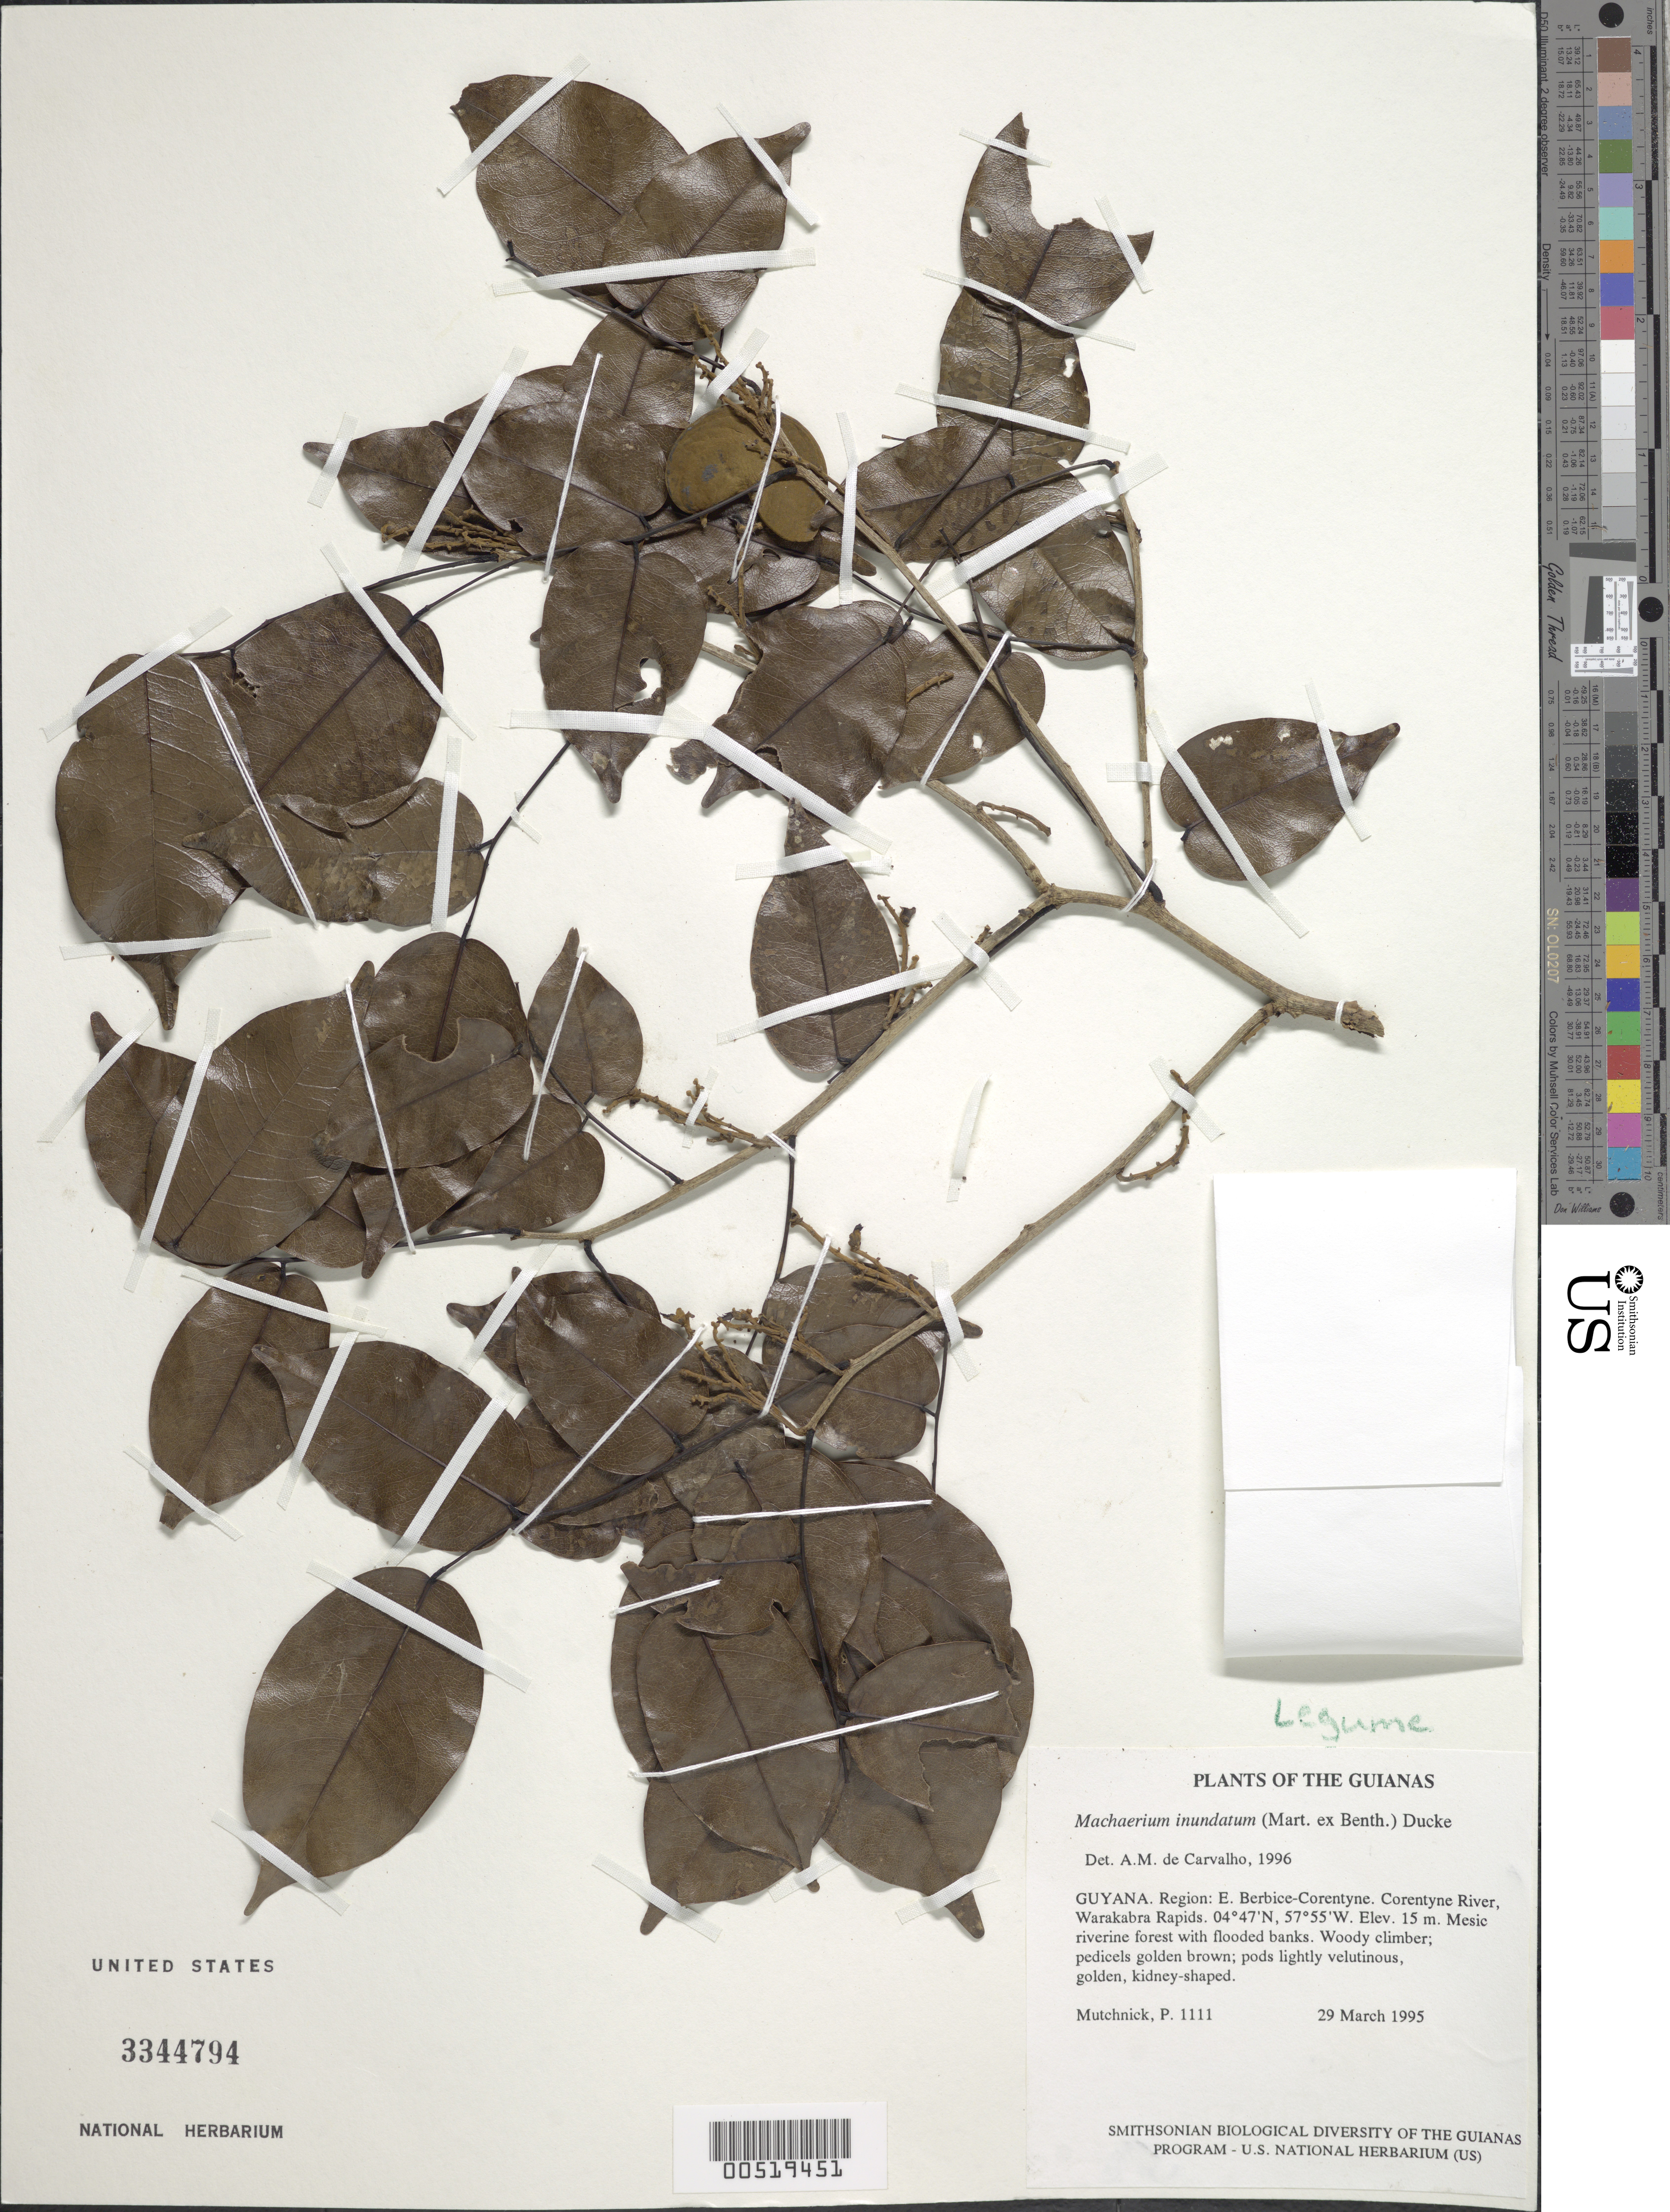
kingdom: Plantae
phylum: Tracheophyta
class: Magnoliopsida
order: Fabales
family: Fabaceae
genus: Machaerium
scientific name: Machaerium inundatum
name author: (Mart. ex Benth.) Ducke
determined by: Carvalho, A. M. V. de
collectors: P. Mutchnick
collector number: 1111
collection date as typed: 29 March 1995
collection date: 1995-03-29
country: Guyana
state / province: E. Berbice-Corentyne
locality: Corentyne River, Warakabra Rapids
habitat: Mesic riverine forest with flooded banks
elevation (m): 15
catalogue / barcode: US 3344794